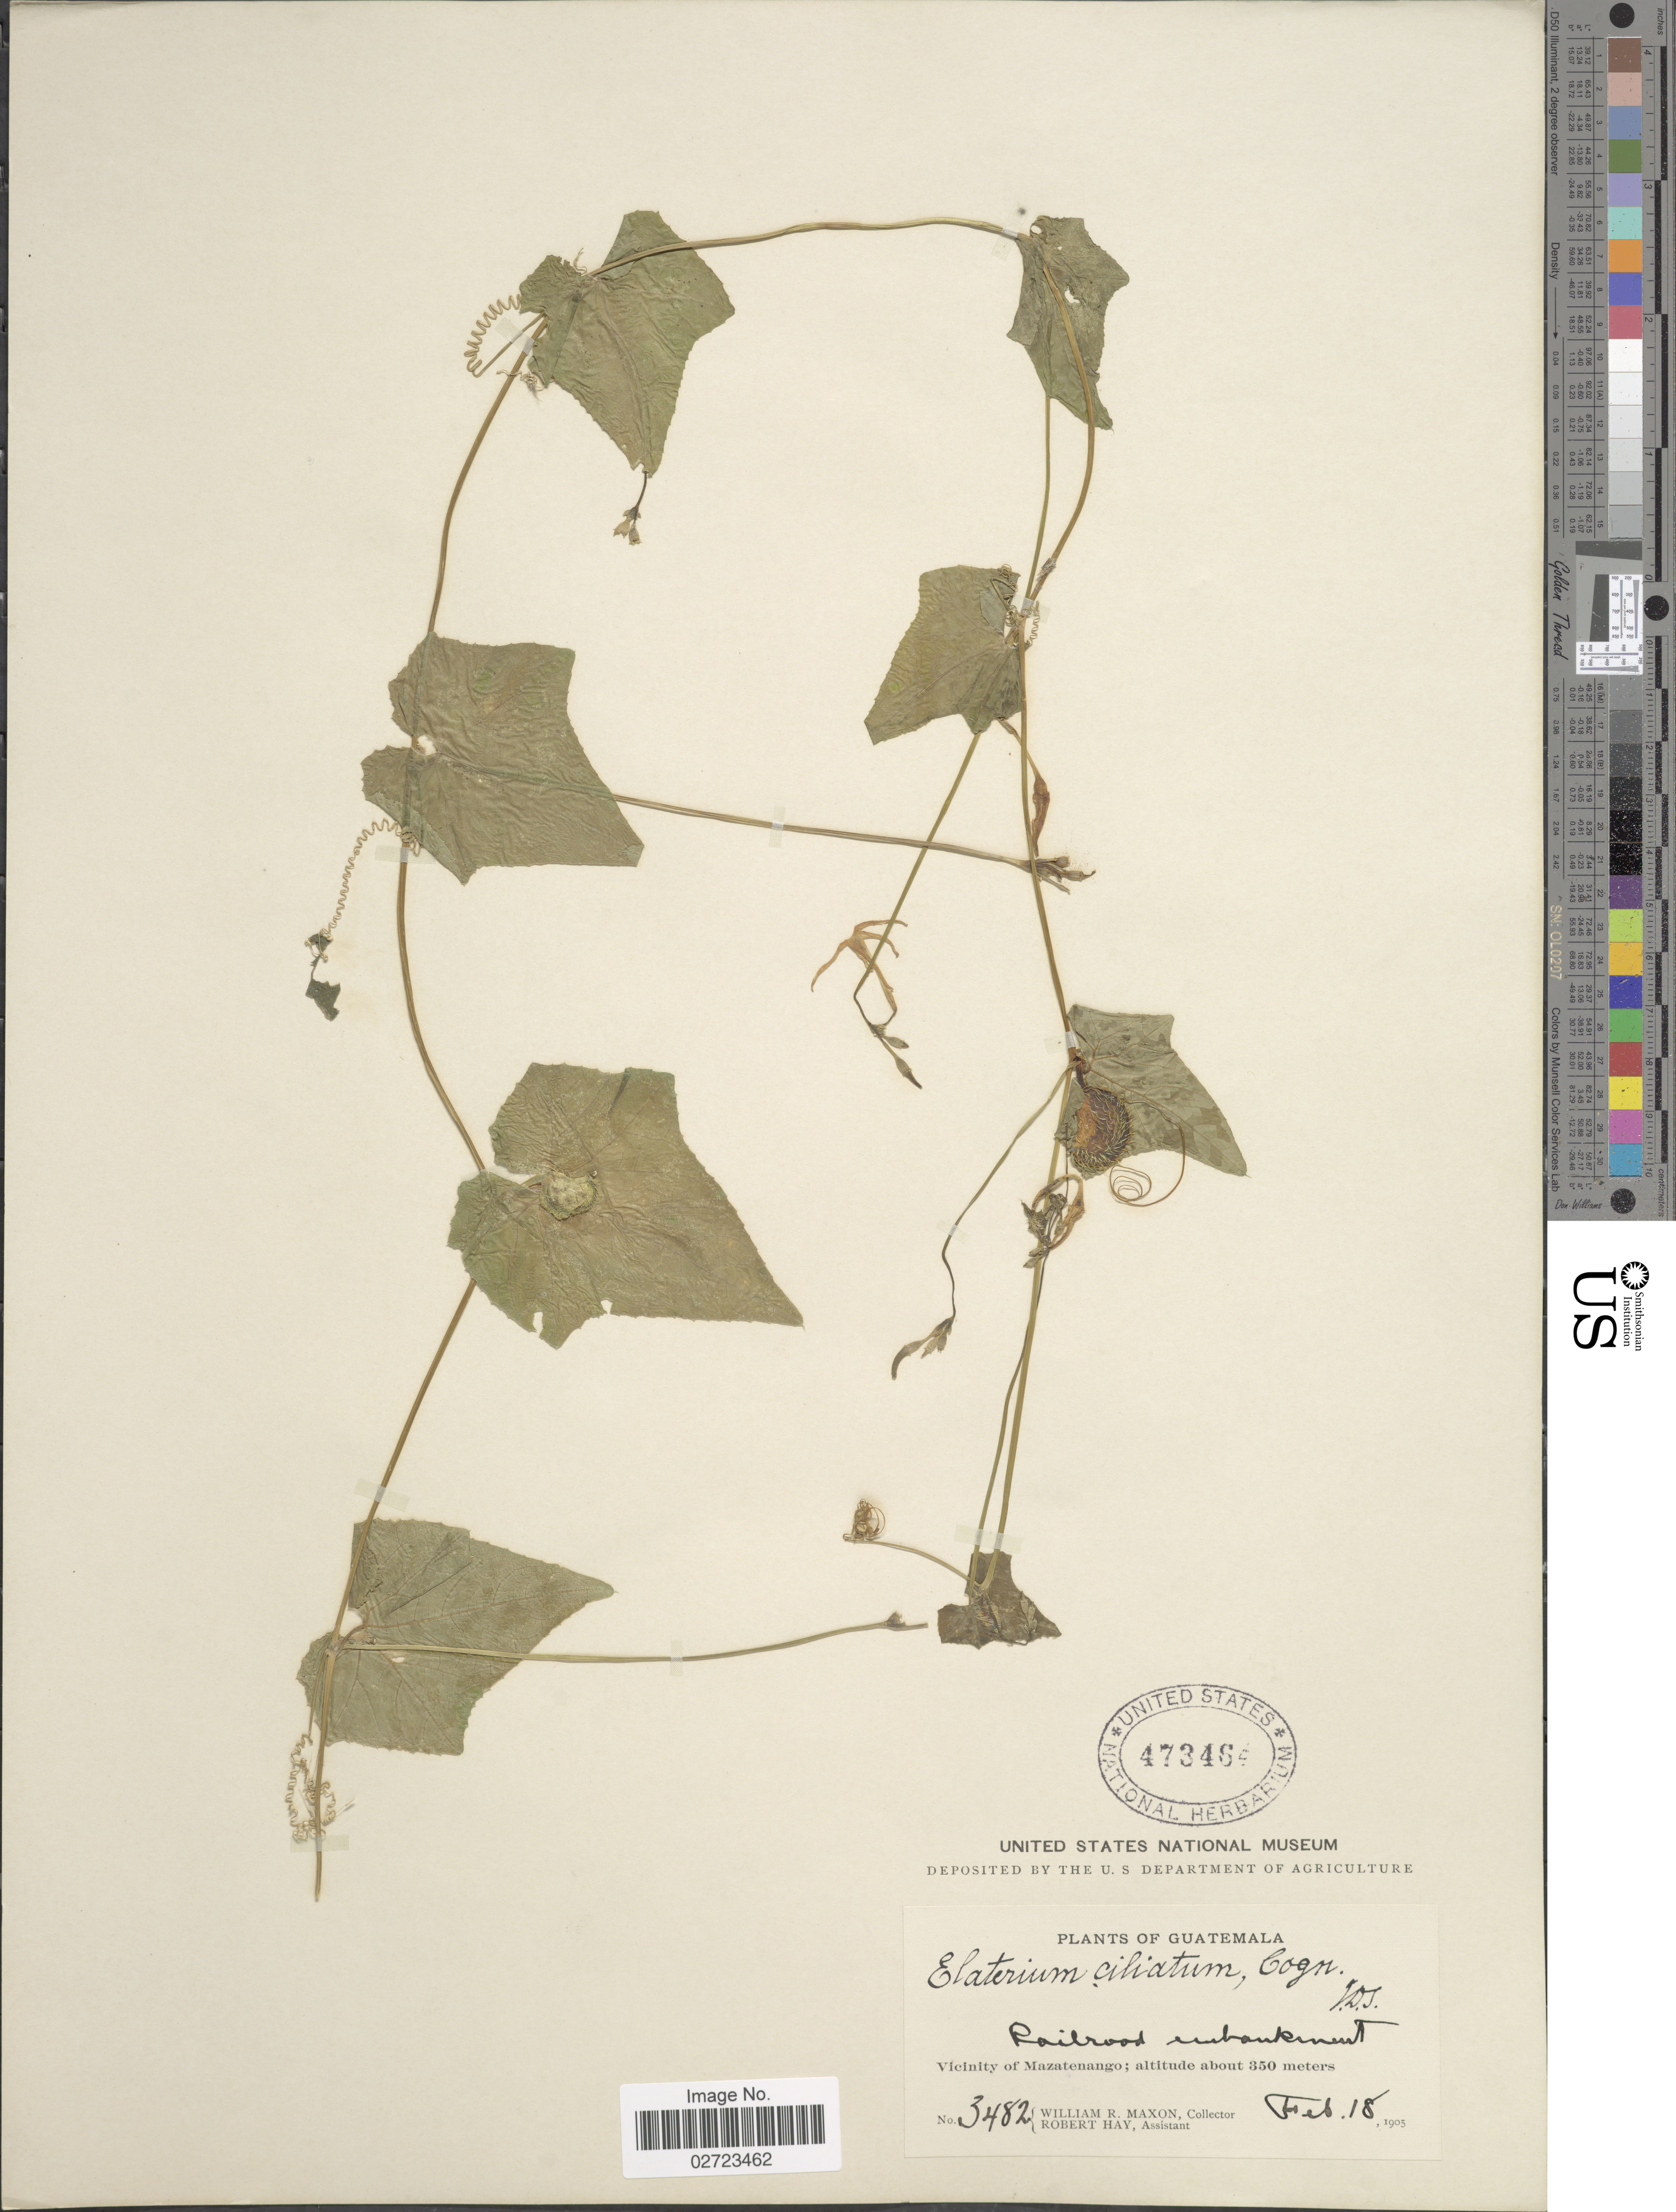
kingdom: Plantae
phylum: Tracheophyta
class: Magnoliopsida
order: Cucurbitales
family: Cucurbitaceae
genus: Cyclanthera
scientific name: Cyclanthera carthagenensis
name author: (Jacq.) H. Schaef. & S.S. Renner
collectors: W. R. Maxon & R. Hay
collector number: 3482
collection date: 1905-02-18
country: Guatemala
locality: Railroad embankment, Vicinity of Mazatenango.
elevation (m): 350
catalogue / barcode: US 473464